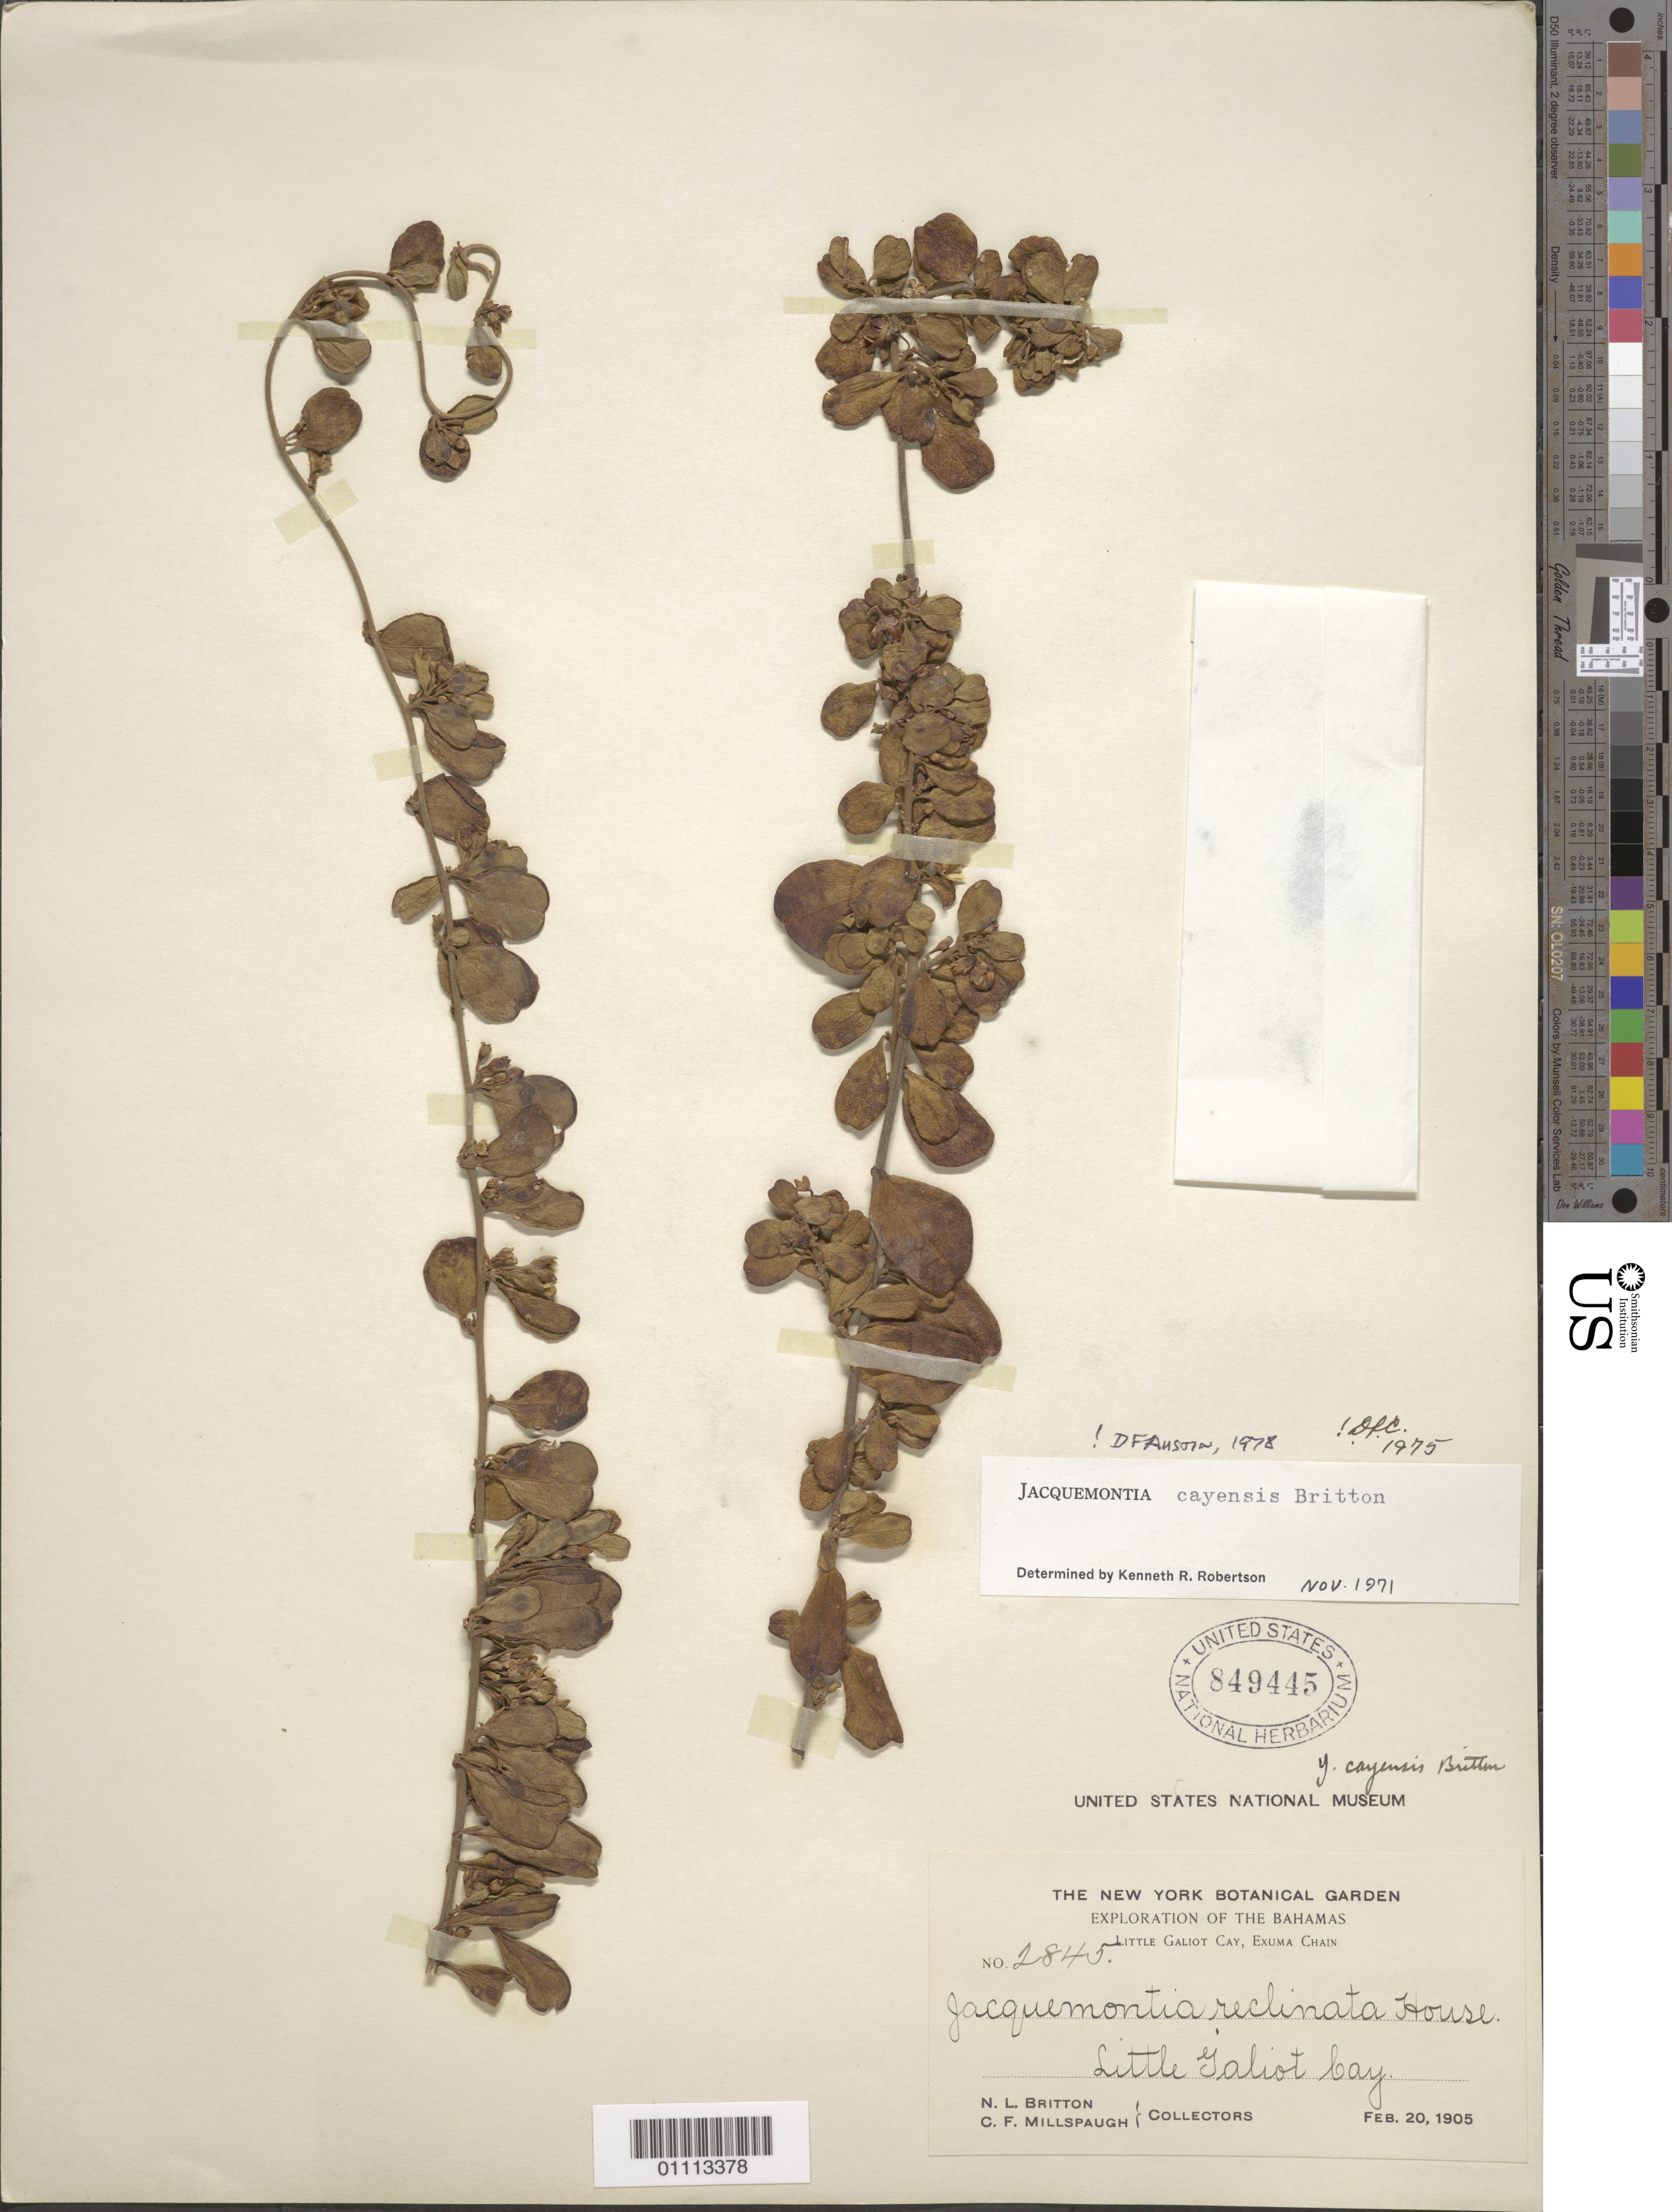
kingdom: Plantae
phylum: Tracheophyta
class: Magnoliopsida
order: Solanales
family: Convolvulaceae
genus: Jacquemontia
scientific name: Jacquemontia cayensis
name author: Britton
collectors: N. Britton & C. F. Millspaugh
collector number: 2845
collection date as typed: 20 Feb 1905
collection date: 1905-02-20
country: Bahamas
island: Exuma Chain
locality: Little Galiot Cay.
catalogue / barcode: US 849445